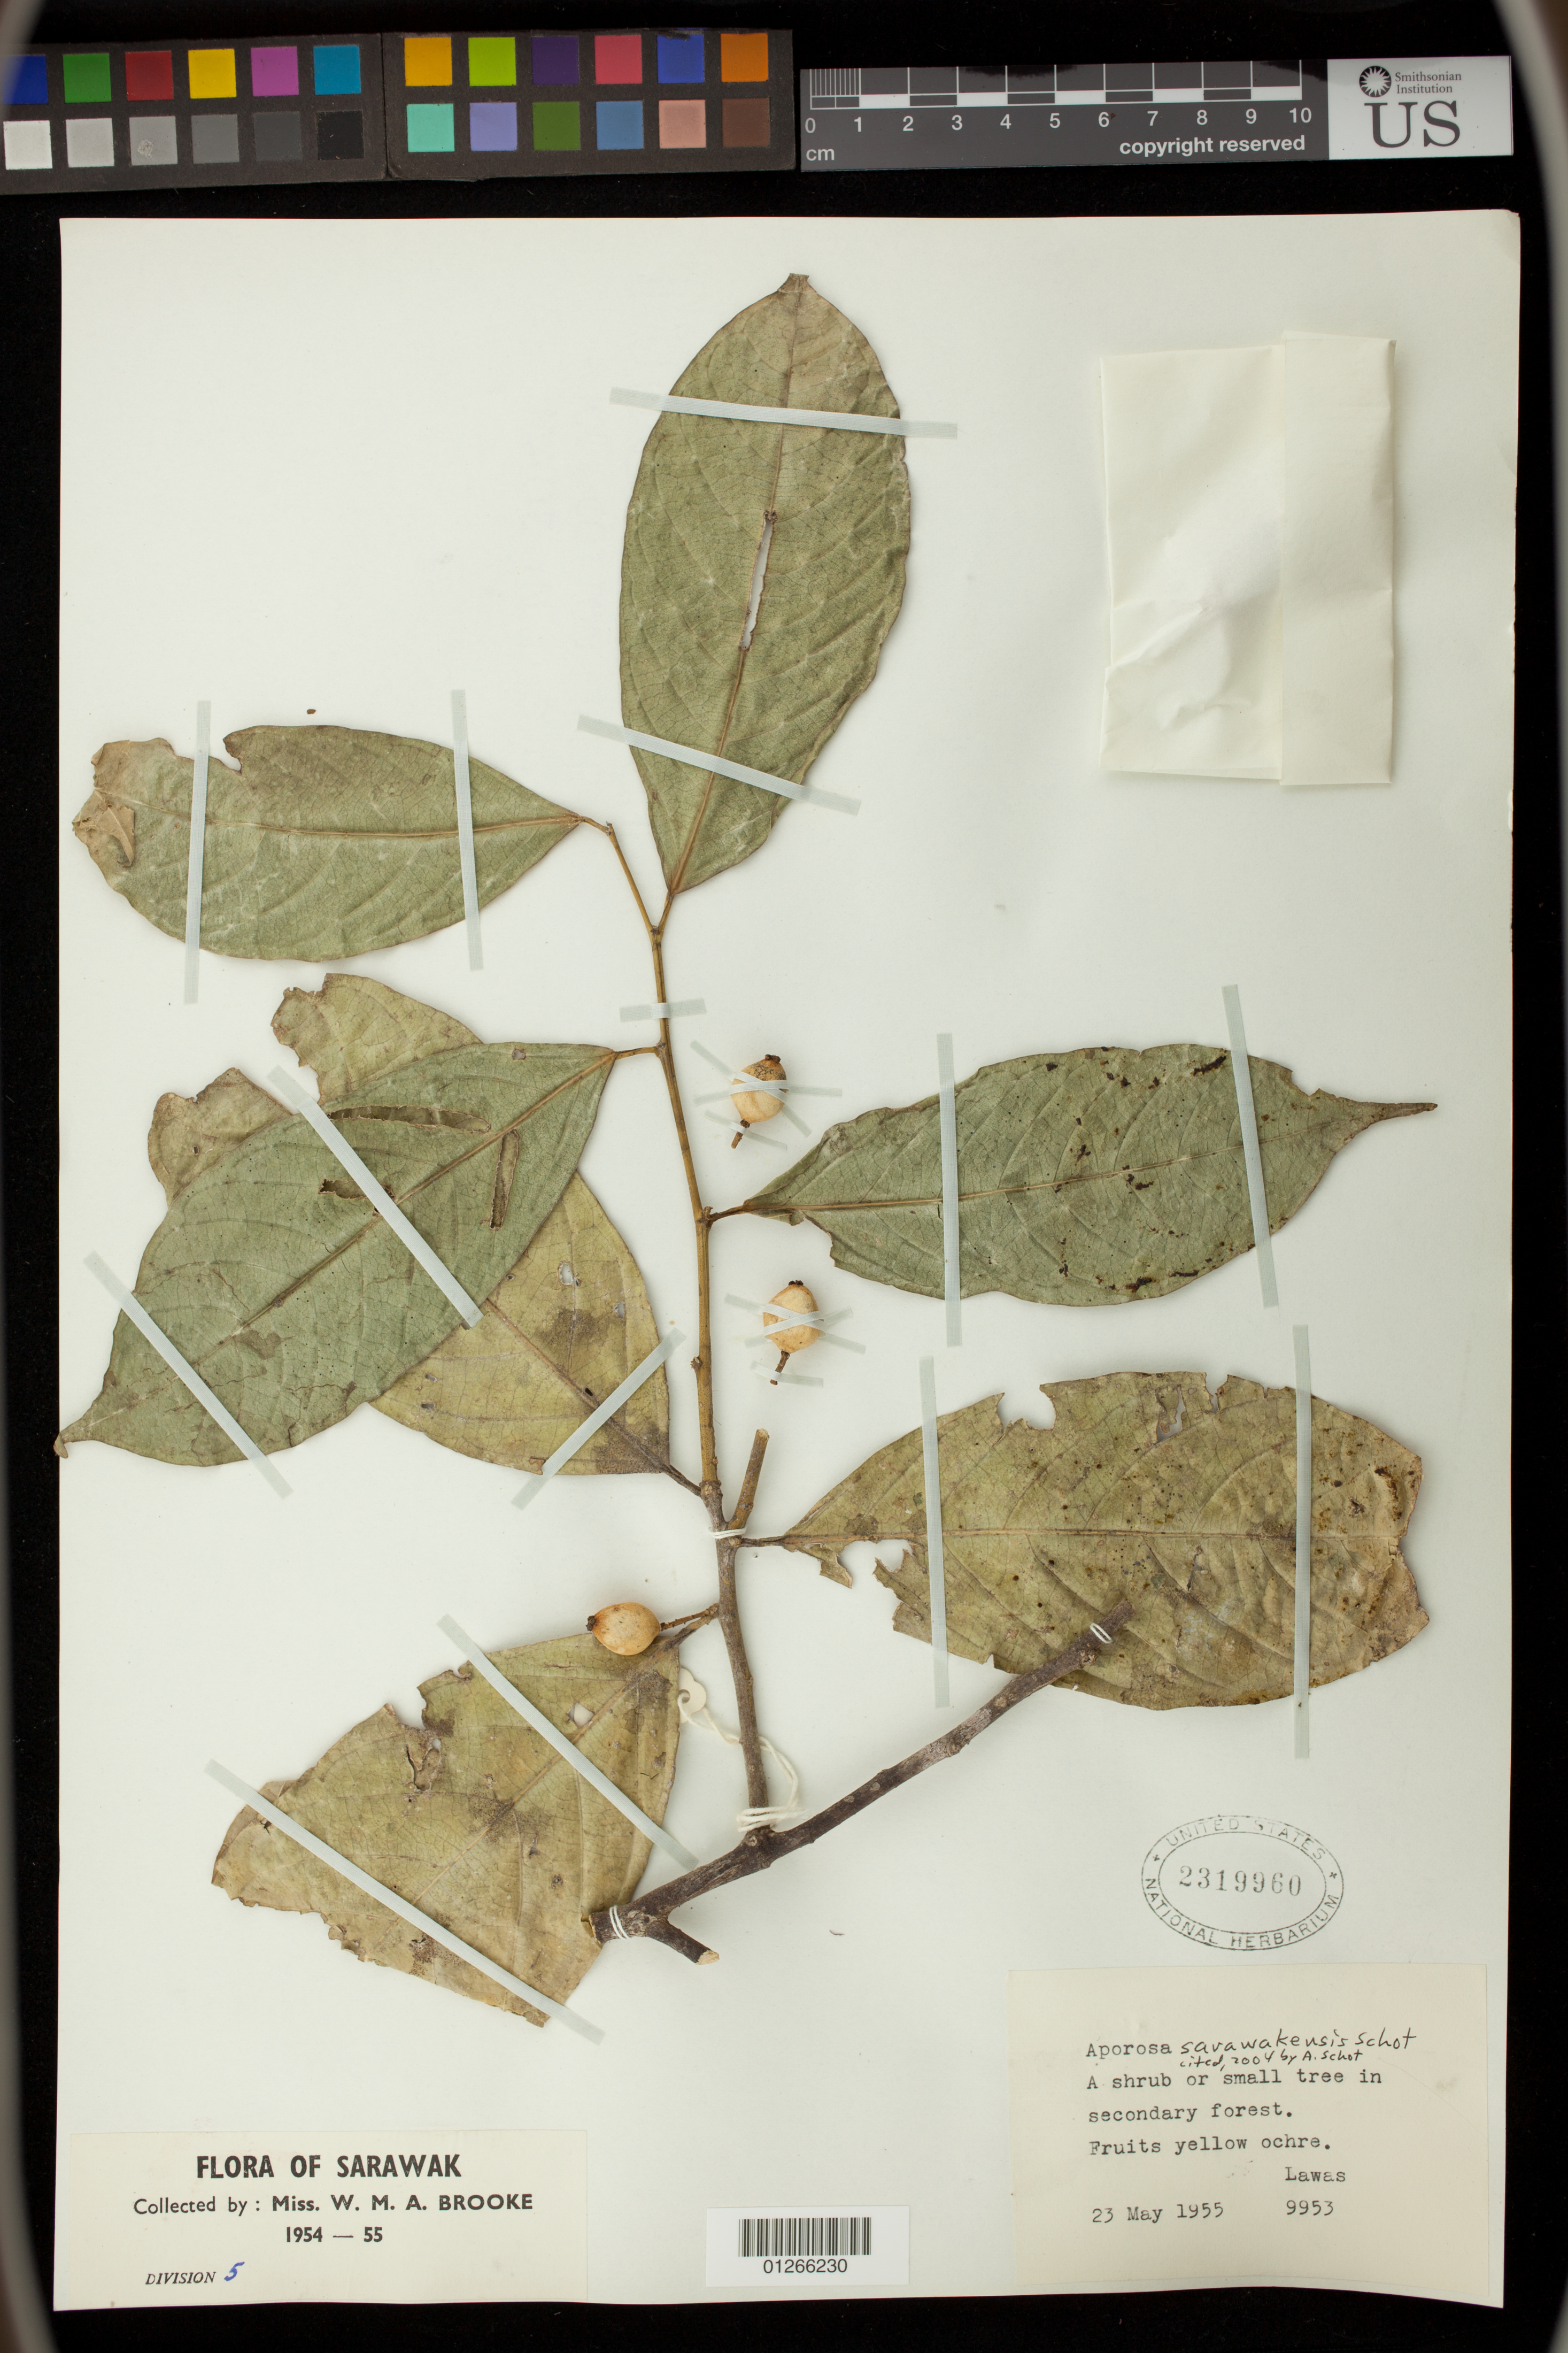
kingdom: Plantae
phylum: Tracheophyta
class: Magnoliopsida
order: Malpighiales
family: Phyllanthaceae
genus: Aporosa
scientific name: Aporosa sarawakensis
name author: Schot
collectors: W. Brooke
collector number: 9953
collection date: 1955-05-23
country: Malaysia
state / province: Sarawak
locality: Lawas